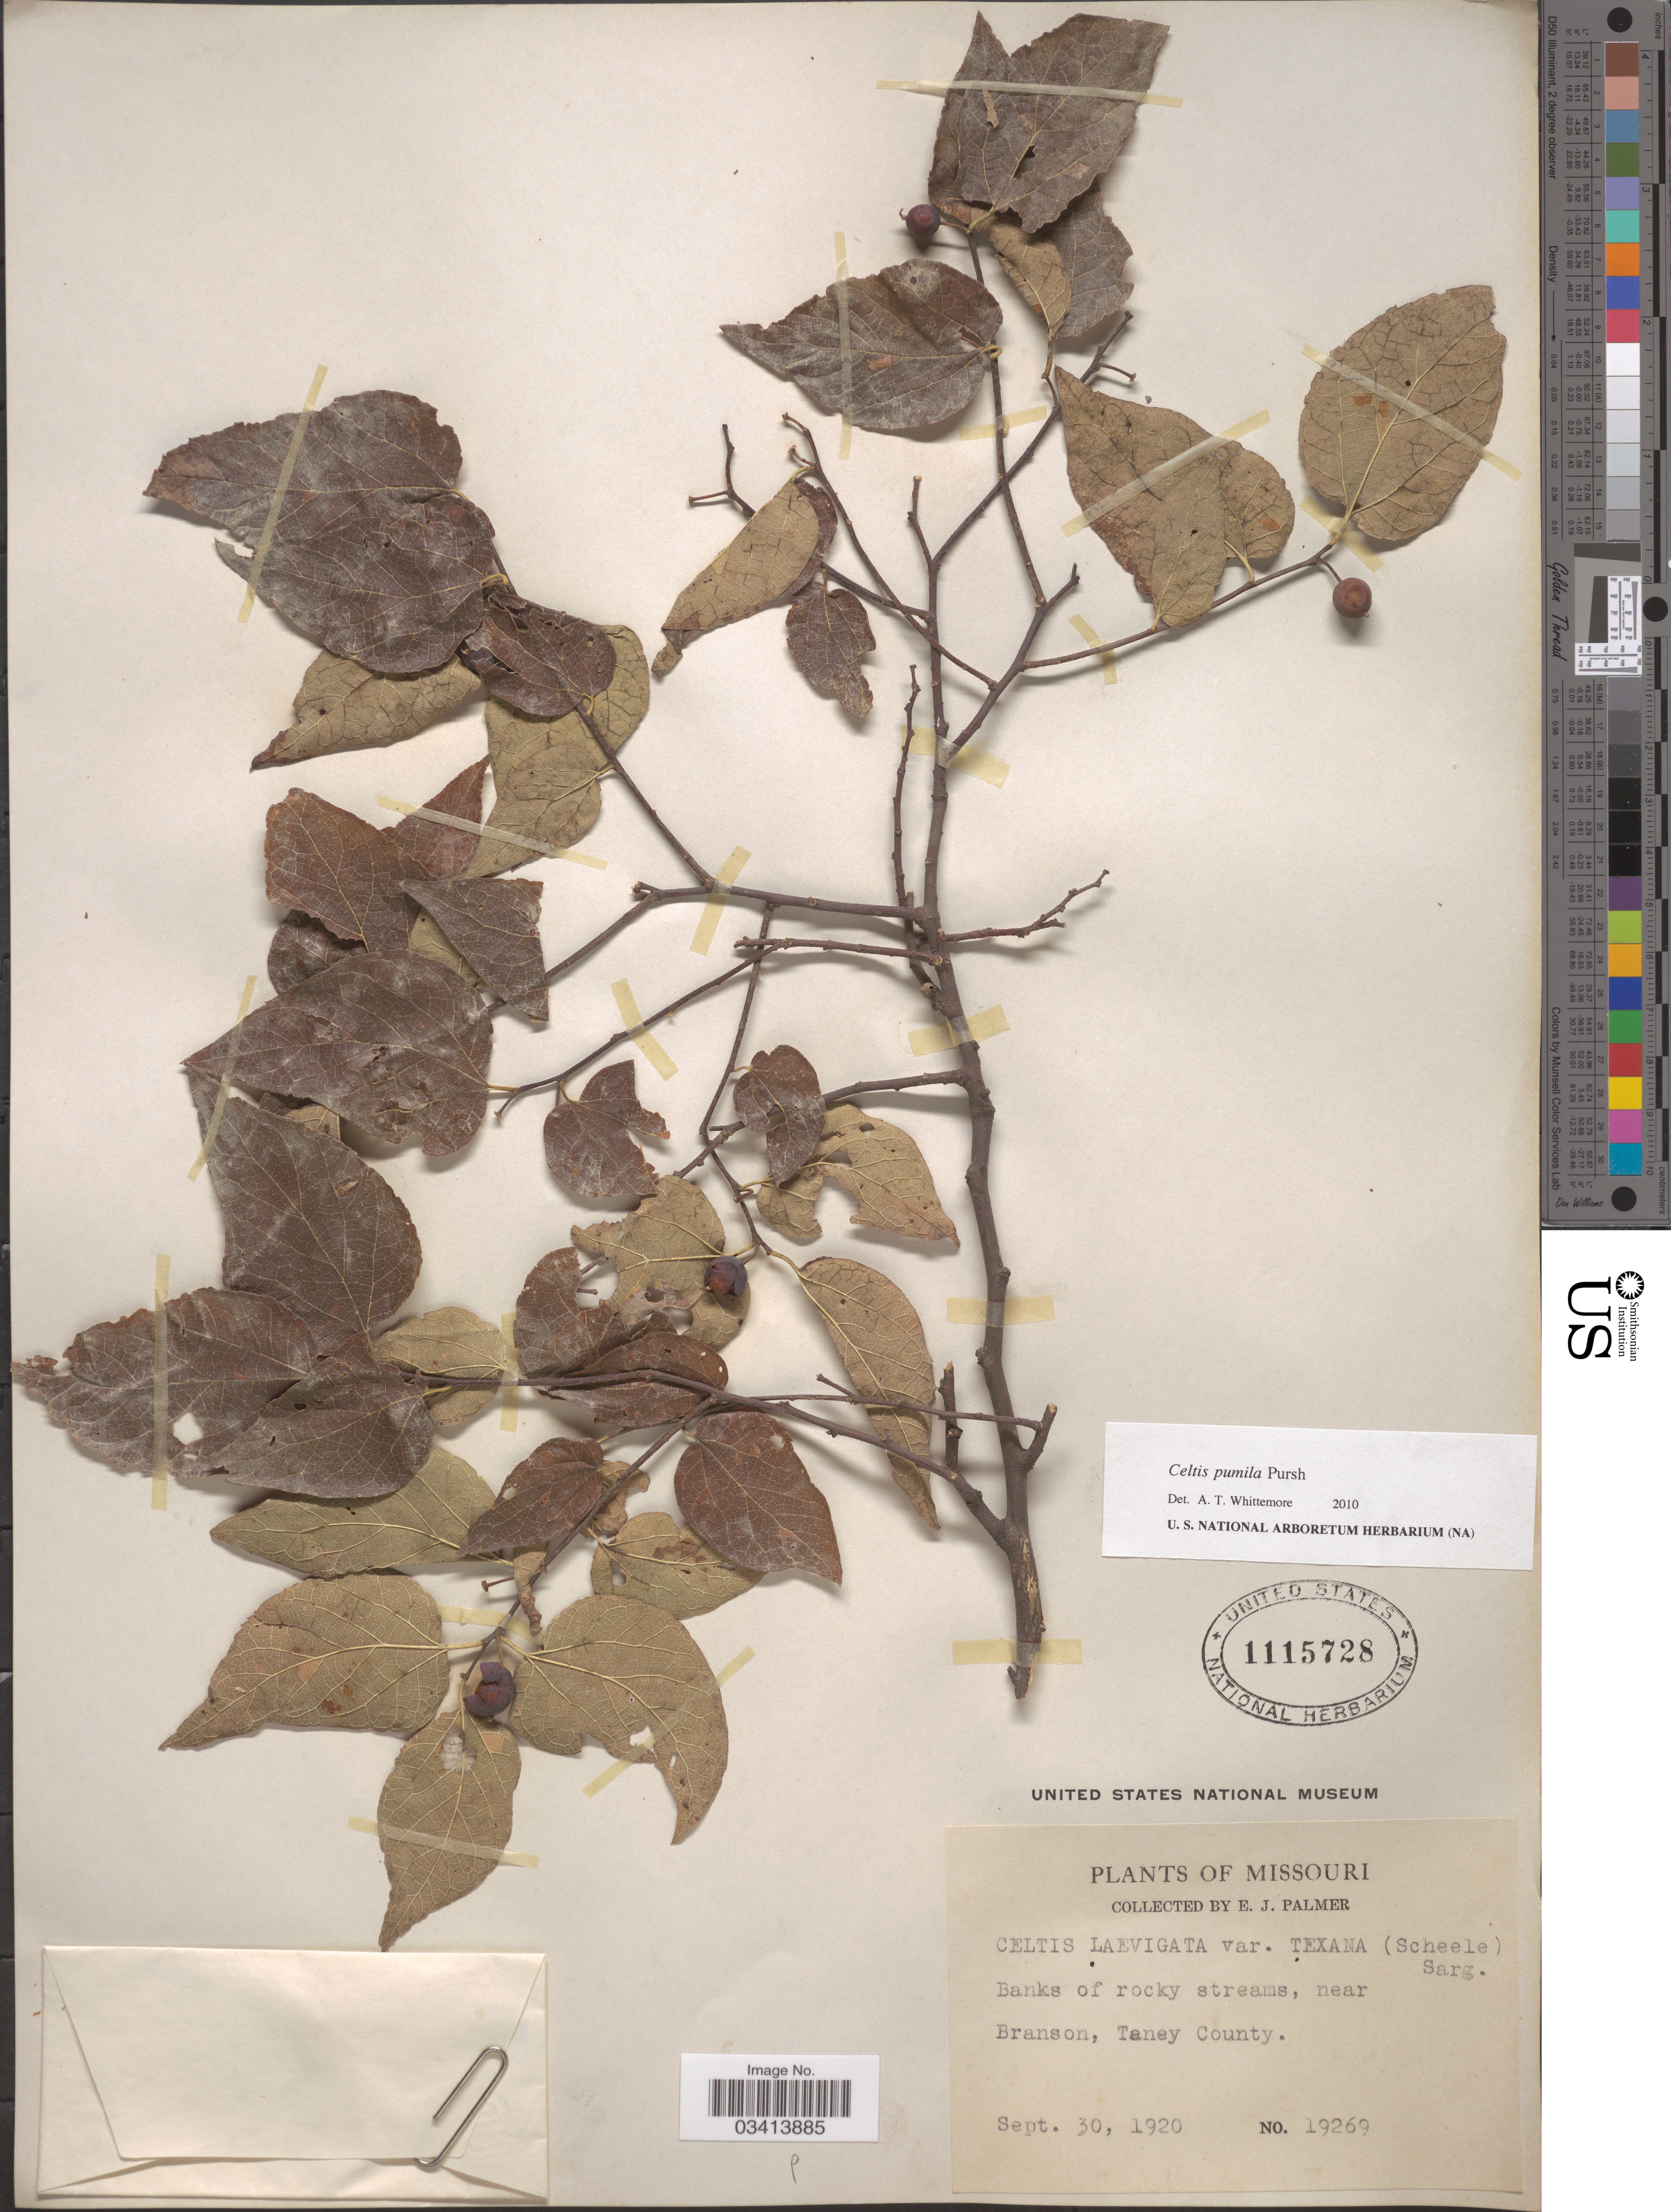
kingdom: Plantae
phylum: Tracheophyta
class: Magnoliopsida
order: Rosales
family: Cannabaceae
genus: Celtis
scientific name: Celtis occidentalis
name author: L.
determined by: Strong, M. T., (US), Smithsonian Institution - National Museum of Natural History (UNITED STATES)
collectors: E. J. Palmer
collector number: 19269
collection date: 1920-09-30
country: United States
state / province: Missouri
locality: Near Branson County, Taney County.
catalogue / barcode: US 1115728